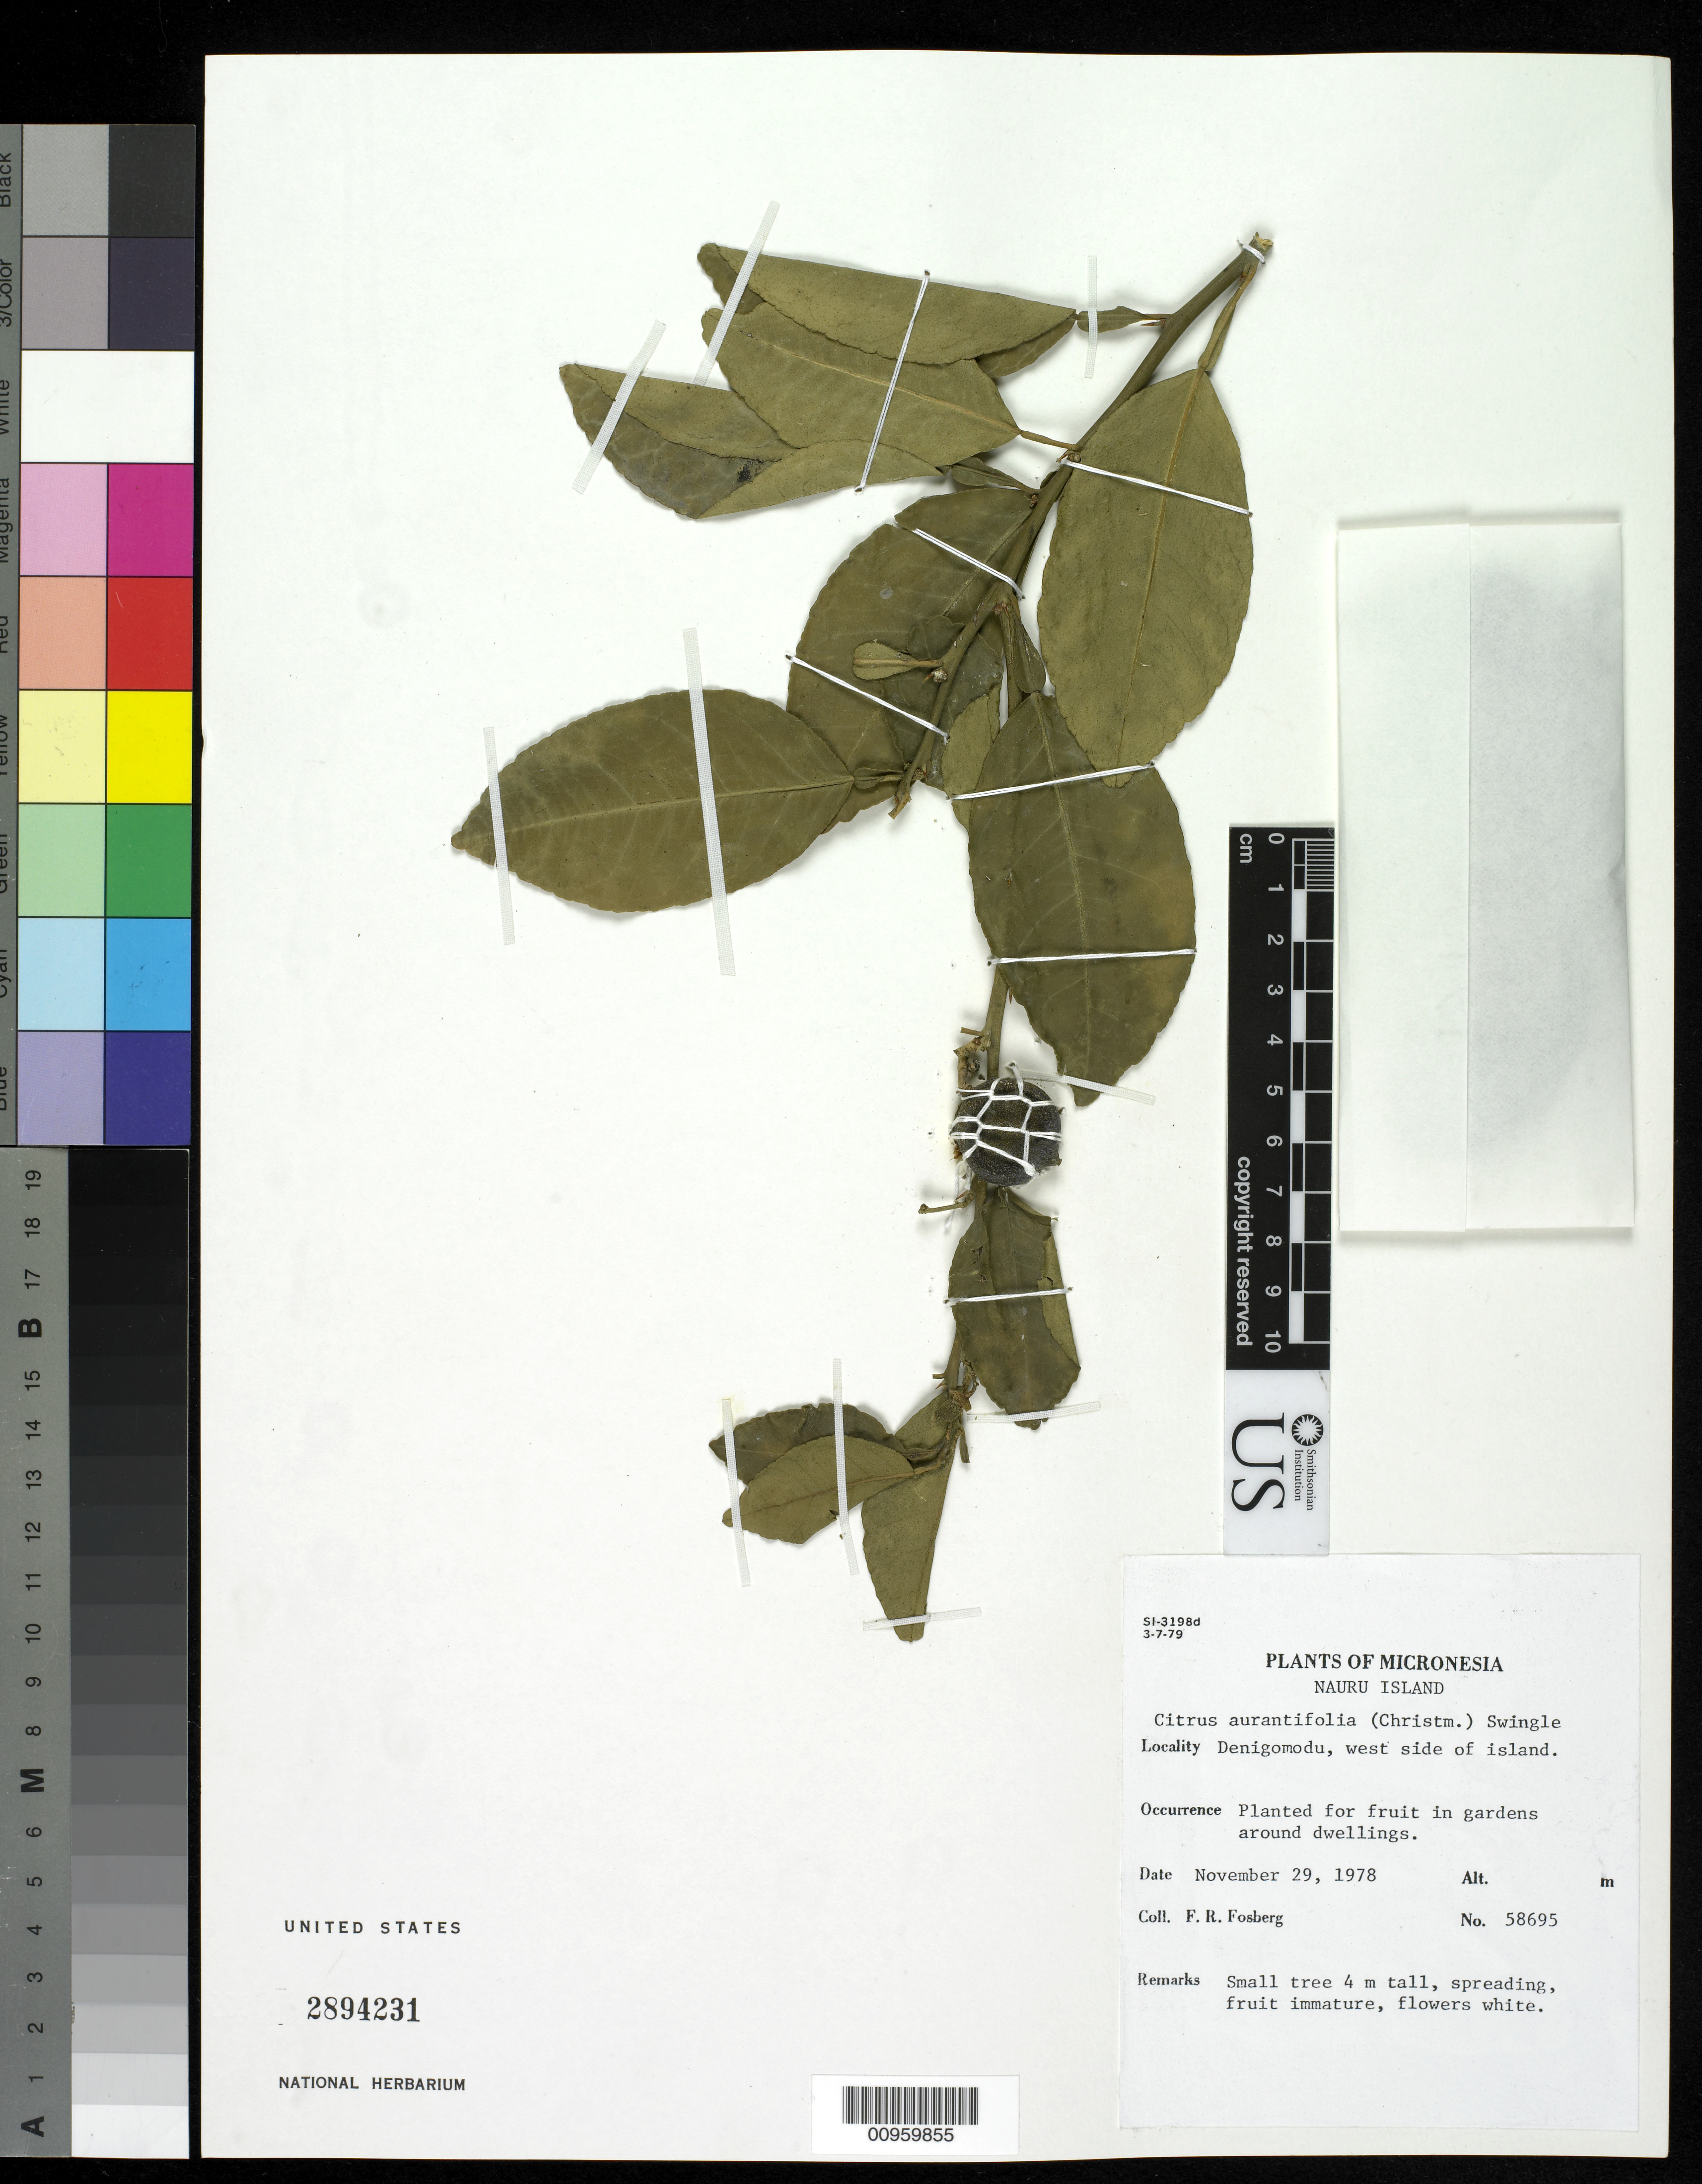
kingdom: Plantae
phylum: Tracheophyta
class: Magnoliopsida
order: Sapindales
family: Rutaceae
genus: Citrus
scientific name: Citrus x aurantifolia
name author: (Christm.) Swingle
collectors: F. R. Fosberg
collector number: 58695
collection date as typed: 29 Nov 1978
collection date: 1978-11-29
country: Nauru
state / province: Denigomodu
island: Nauru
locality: Denigomodu, W side of island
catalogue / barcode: US 2894231